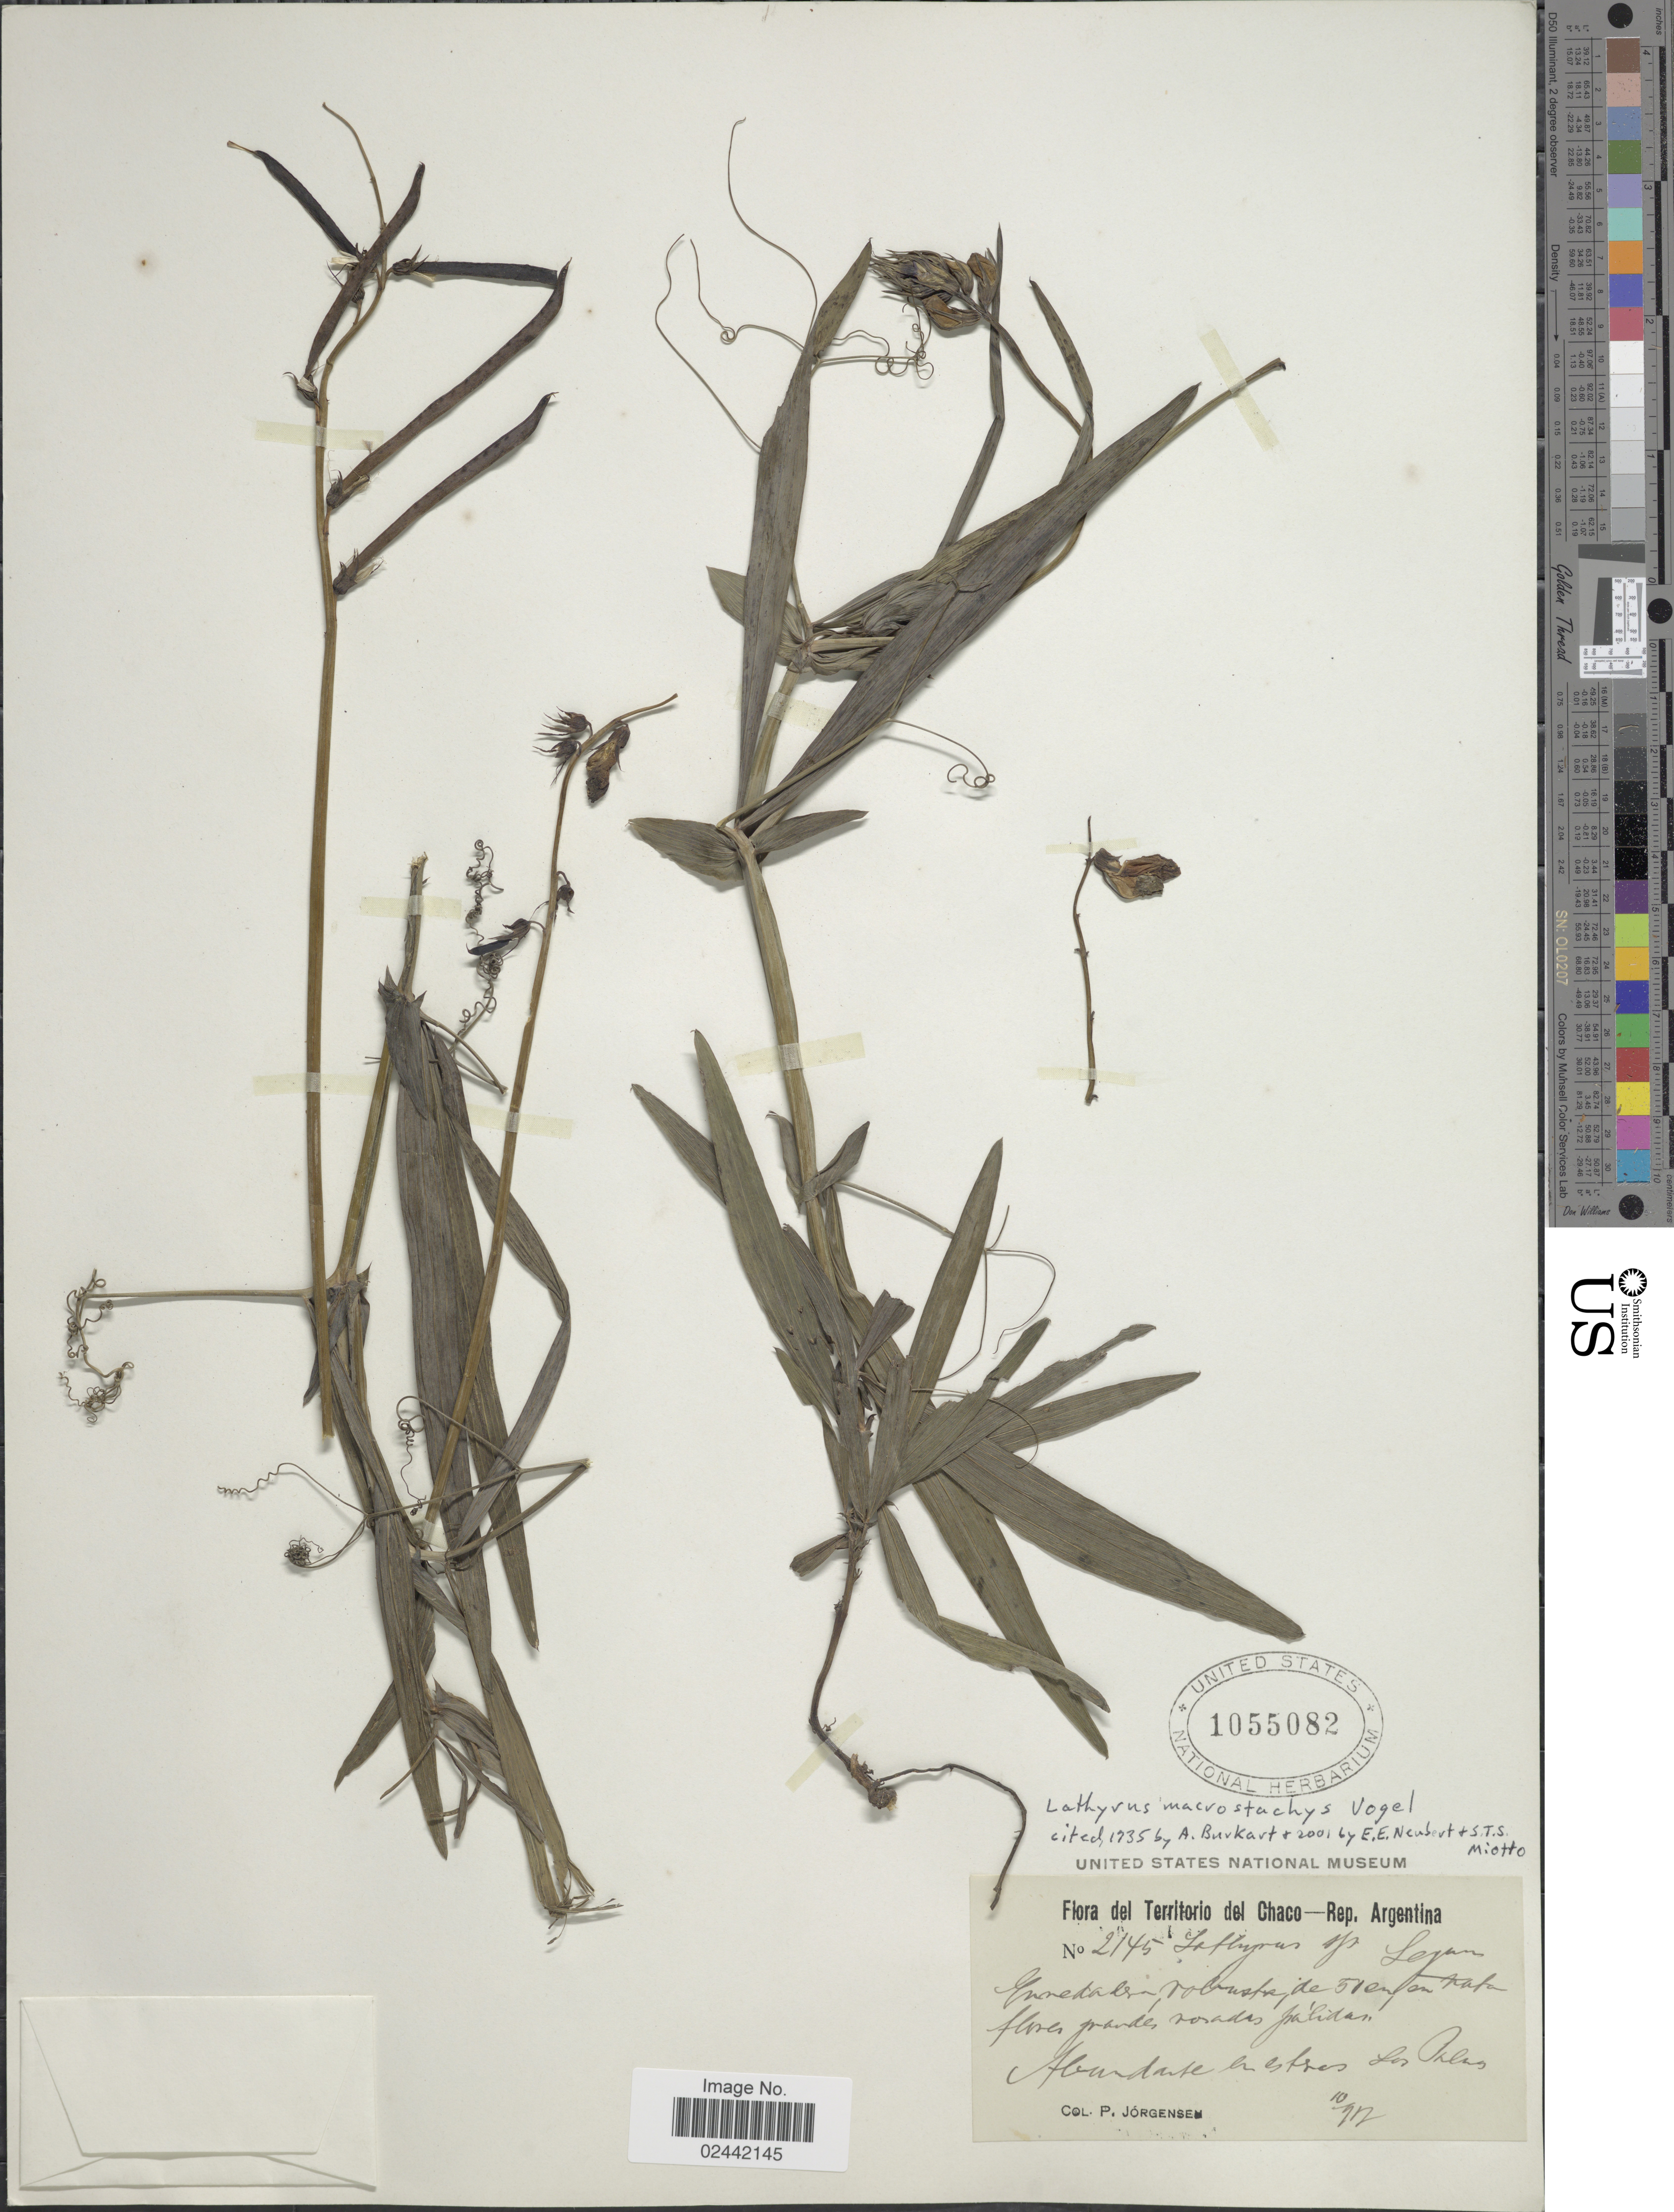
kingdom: Plantae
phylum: Tracheophyta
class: Magnoliopsida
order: Fabales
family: Fabaceae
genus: Lathyrus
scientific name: Lathyrus macrostachys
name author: Vogel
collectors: P. Jörgensen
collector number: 2145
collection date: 1917-10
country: Argentina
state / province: Chaco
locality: Ennedalsen, voluste, en etsres Las Palas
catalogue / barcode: US 1055082